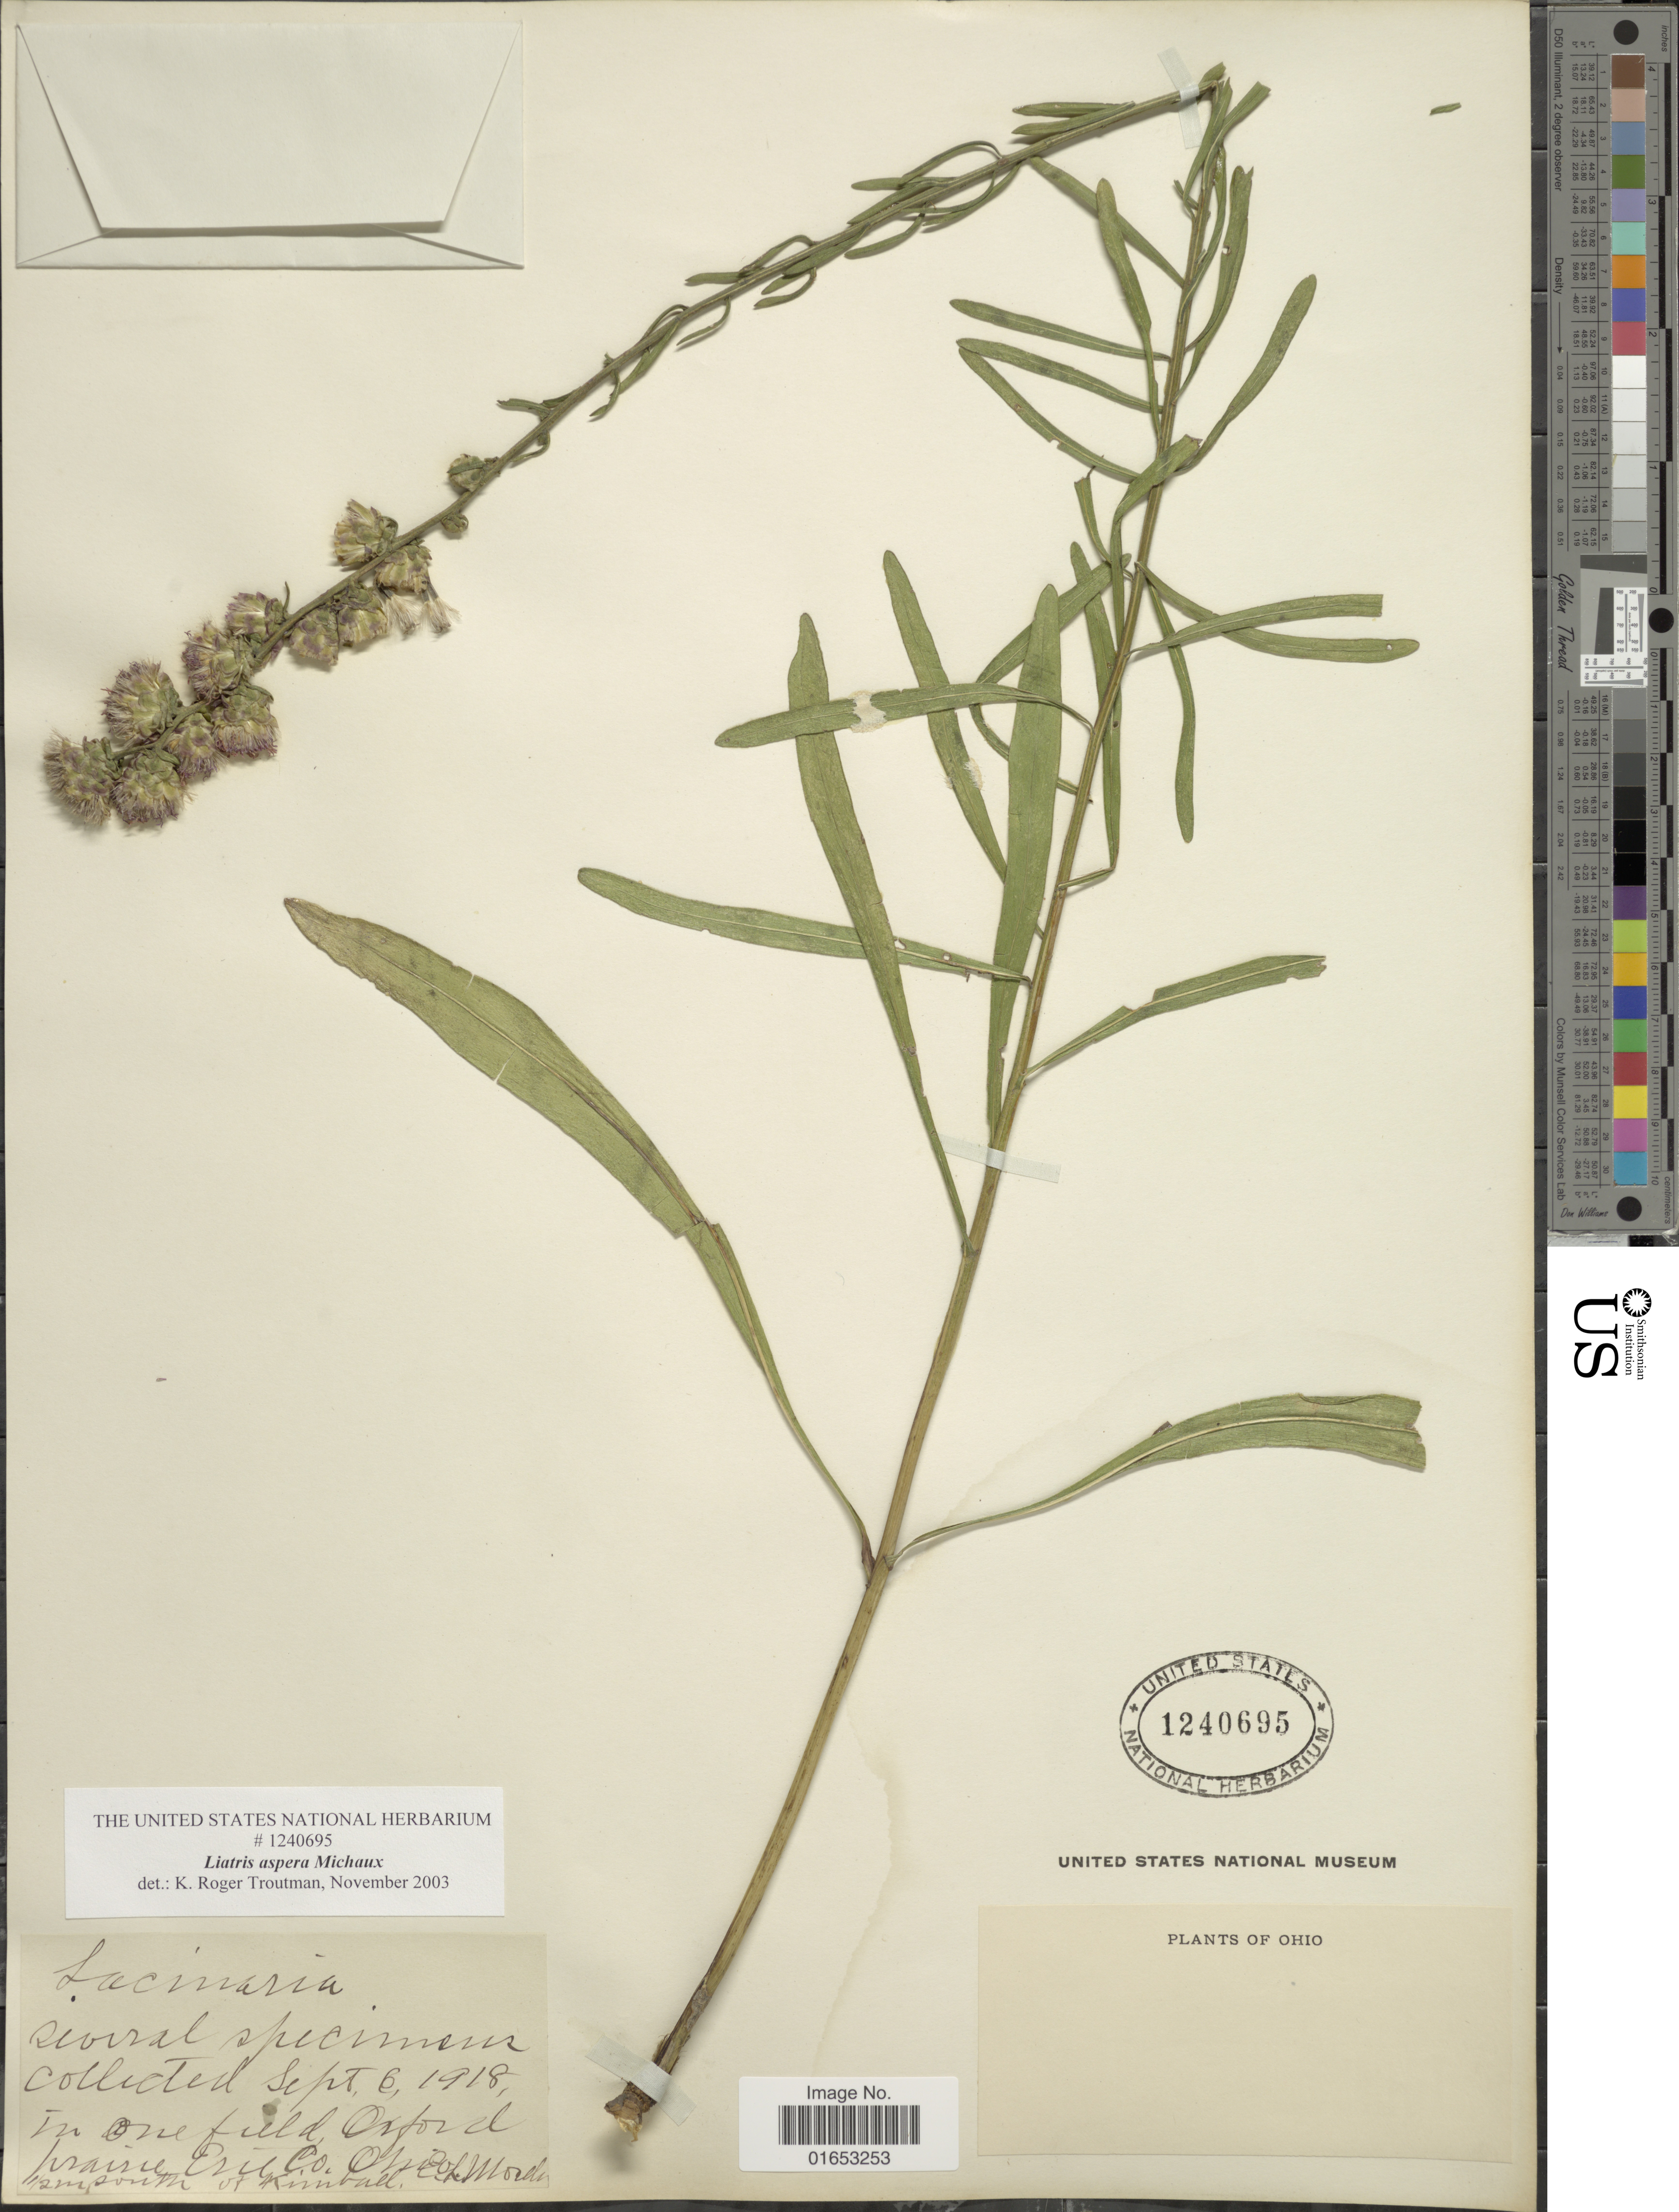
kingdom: Plantae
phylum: Tracheophyta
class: Magnoliopsida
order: Asterales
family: Asteraceae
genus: Liatris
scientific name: Liatris aspera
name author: Michx.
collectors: E. Moseley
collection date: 1918-09-06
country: United States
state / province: Ohio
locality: In one field Oxford, prairie, Erie Co., about ½ mile south of Kimball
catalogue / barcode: US 1240695